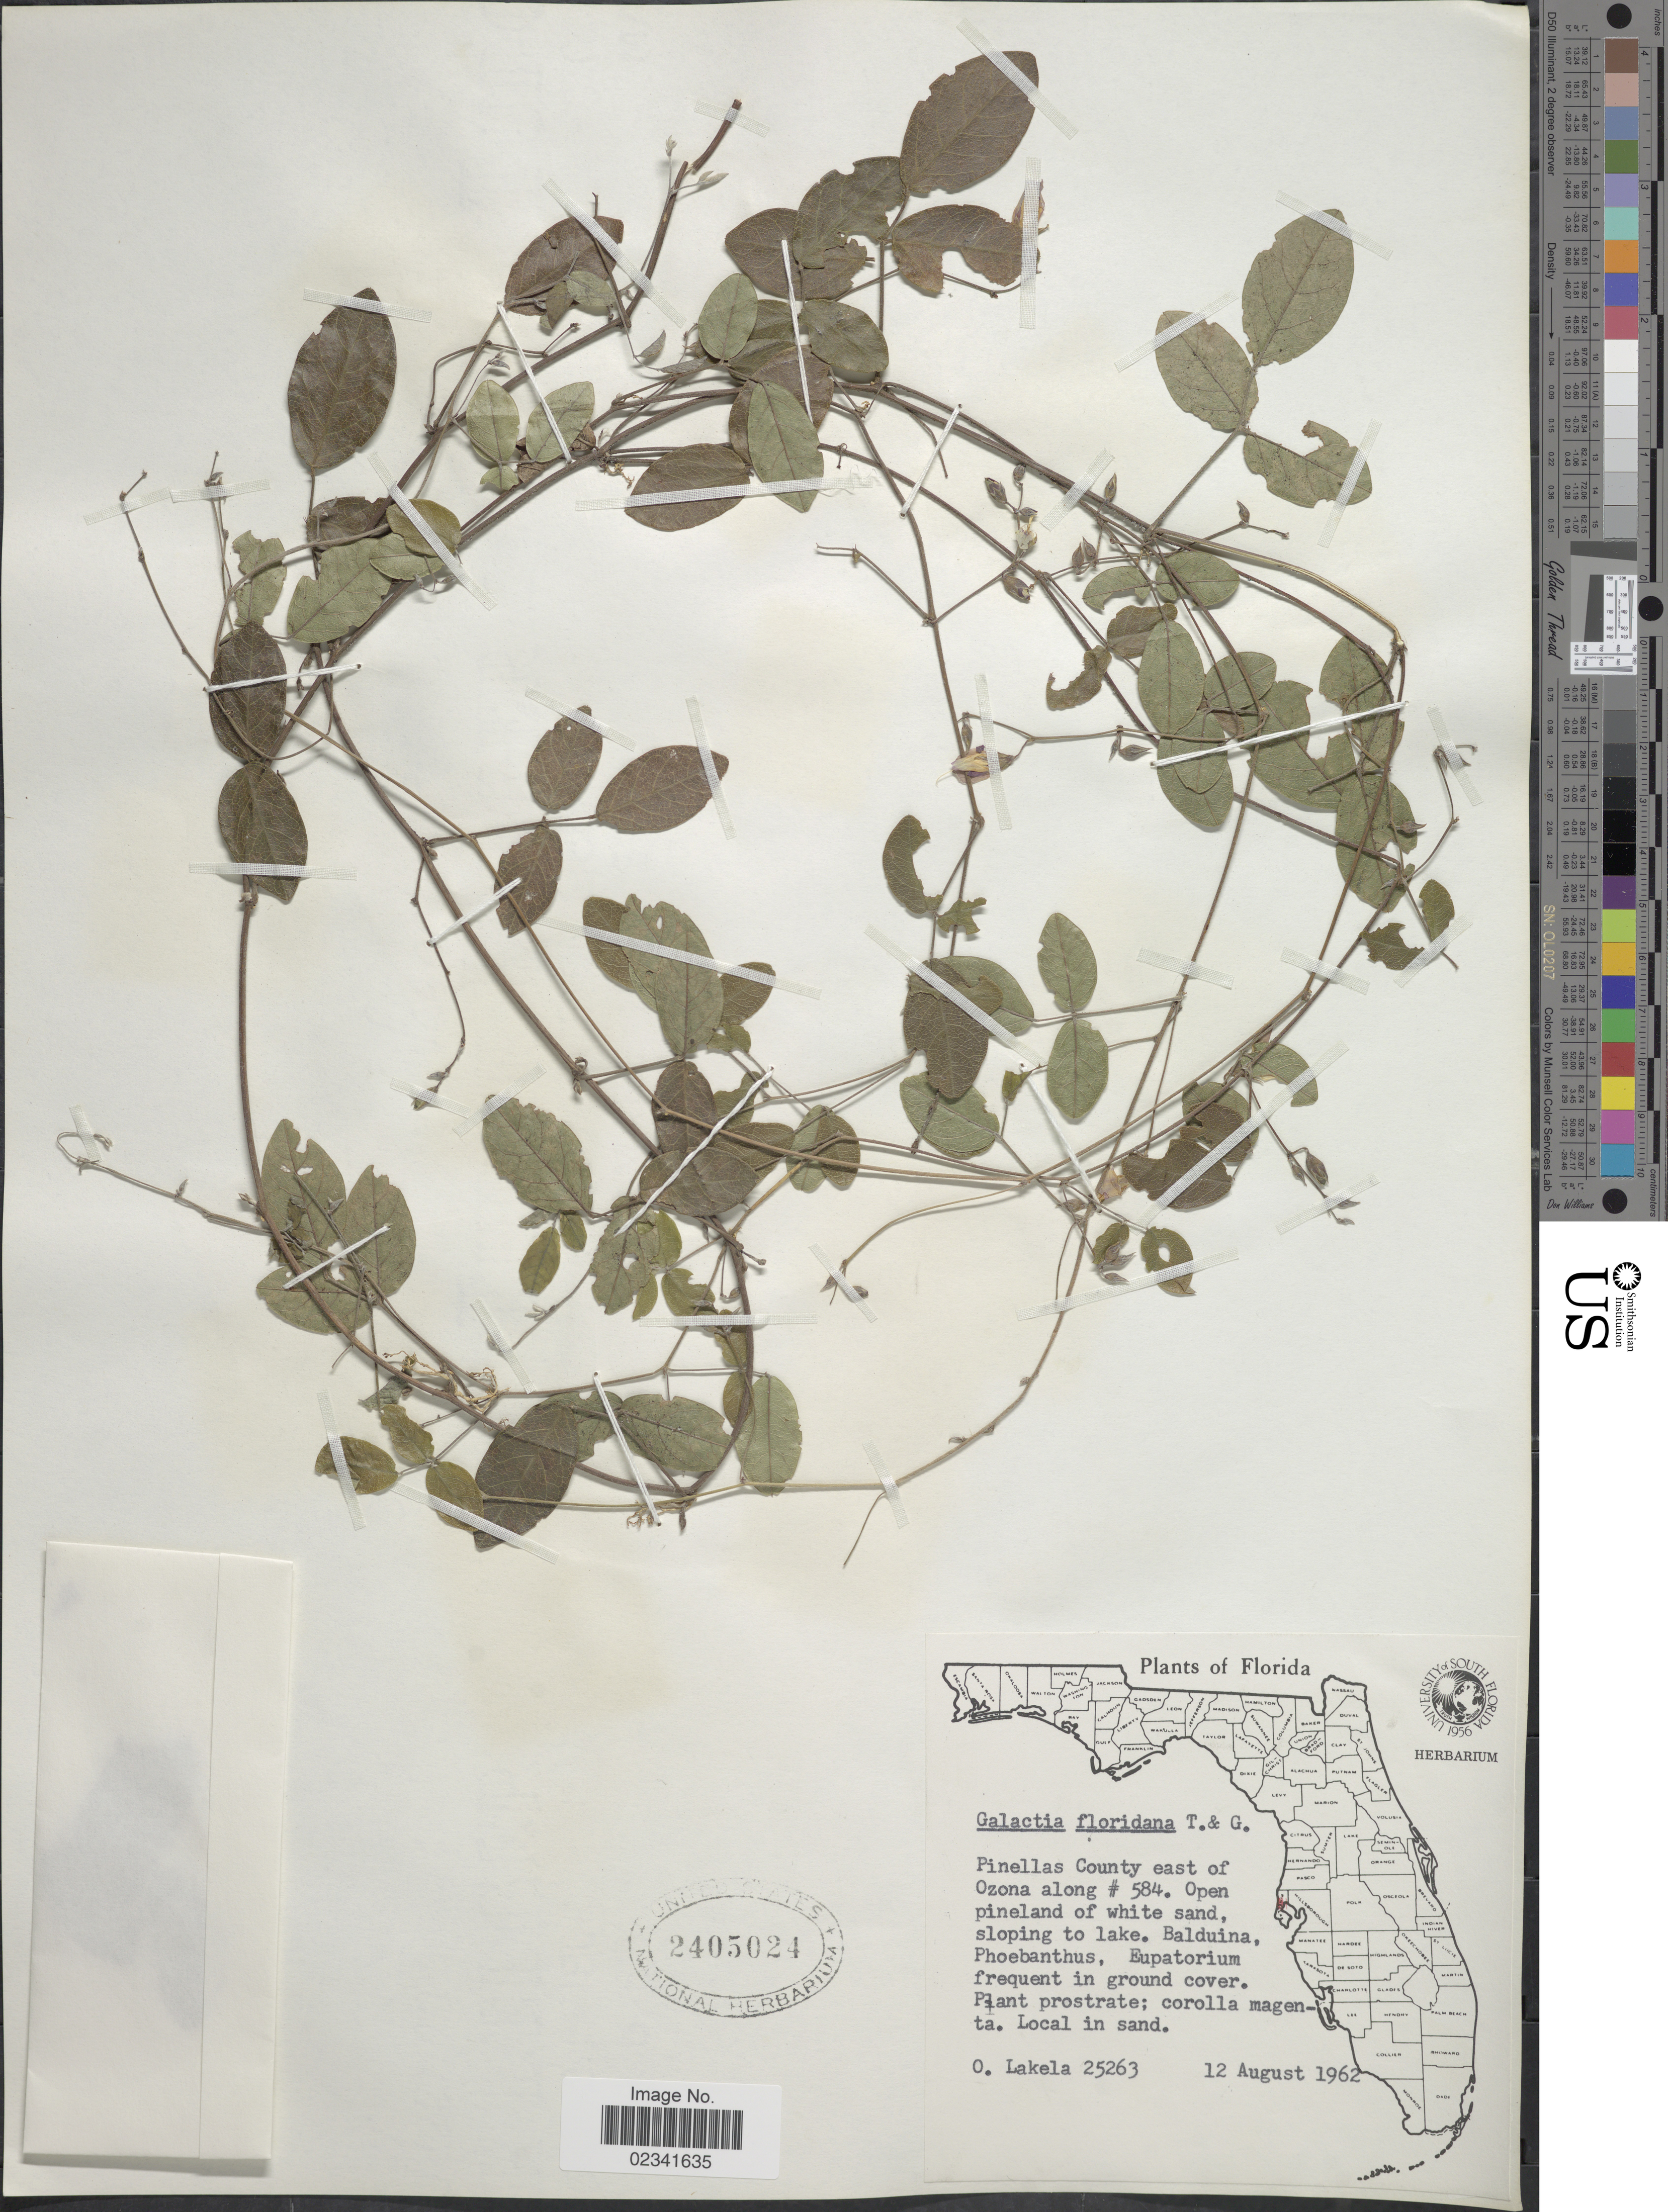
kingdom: Plantae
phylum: Tracheophyta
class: Magnoliopsida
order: Fabales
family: Fabaceae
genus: Galactia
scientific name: Galactia floridana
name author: J.R. Johnst.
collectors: O. Lakela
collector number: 25263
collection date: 1962-08-12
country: United States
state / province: Florida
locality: Pinellas County east of Ozona along # 584.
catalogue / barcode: US 2405024